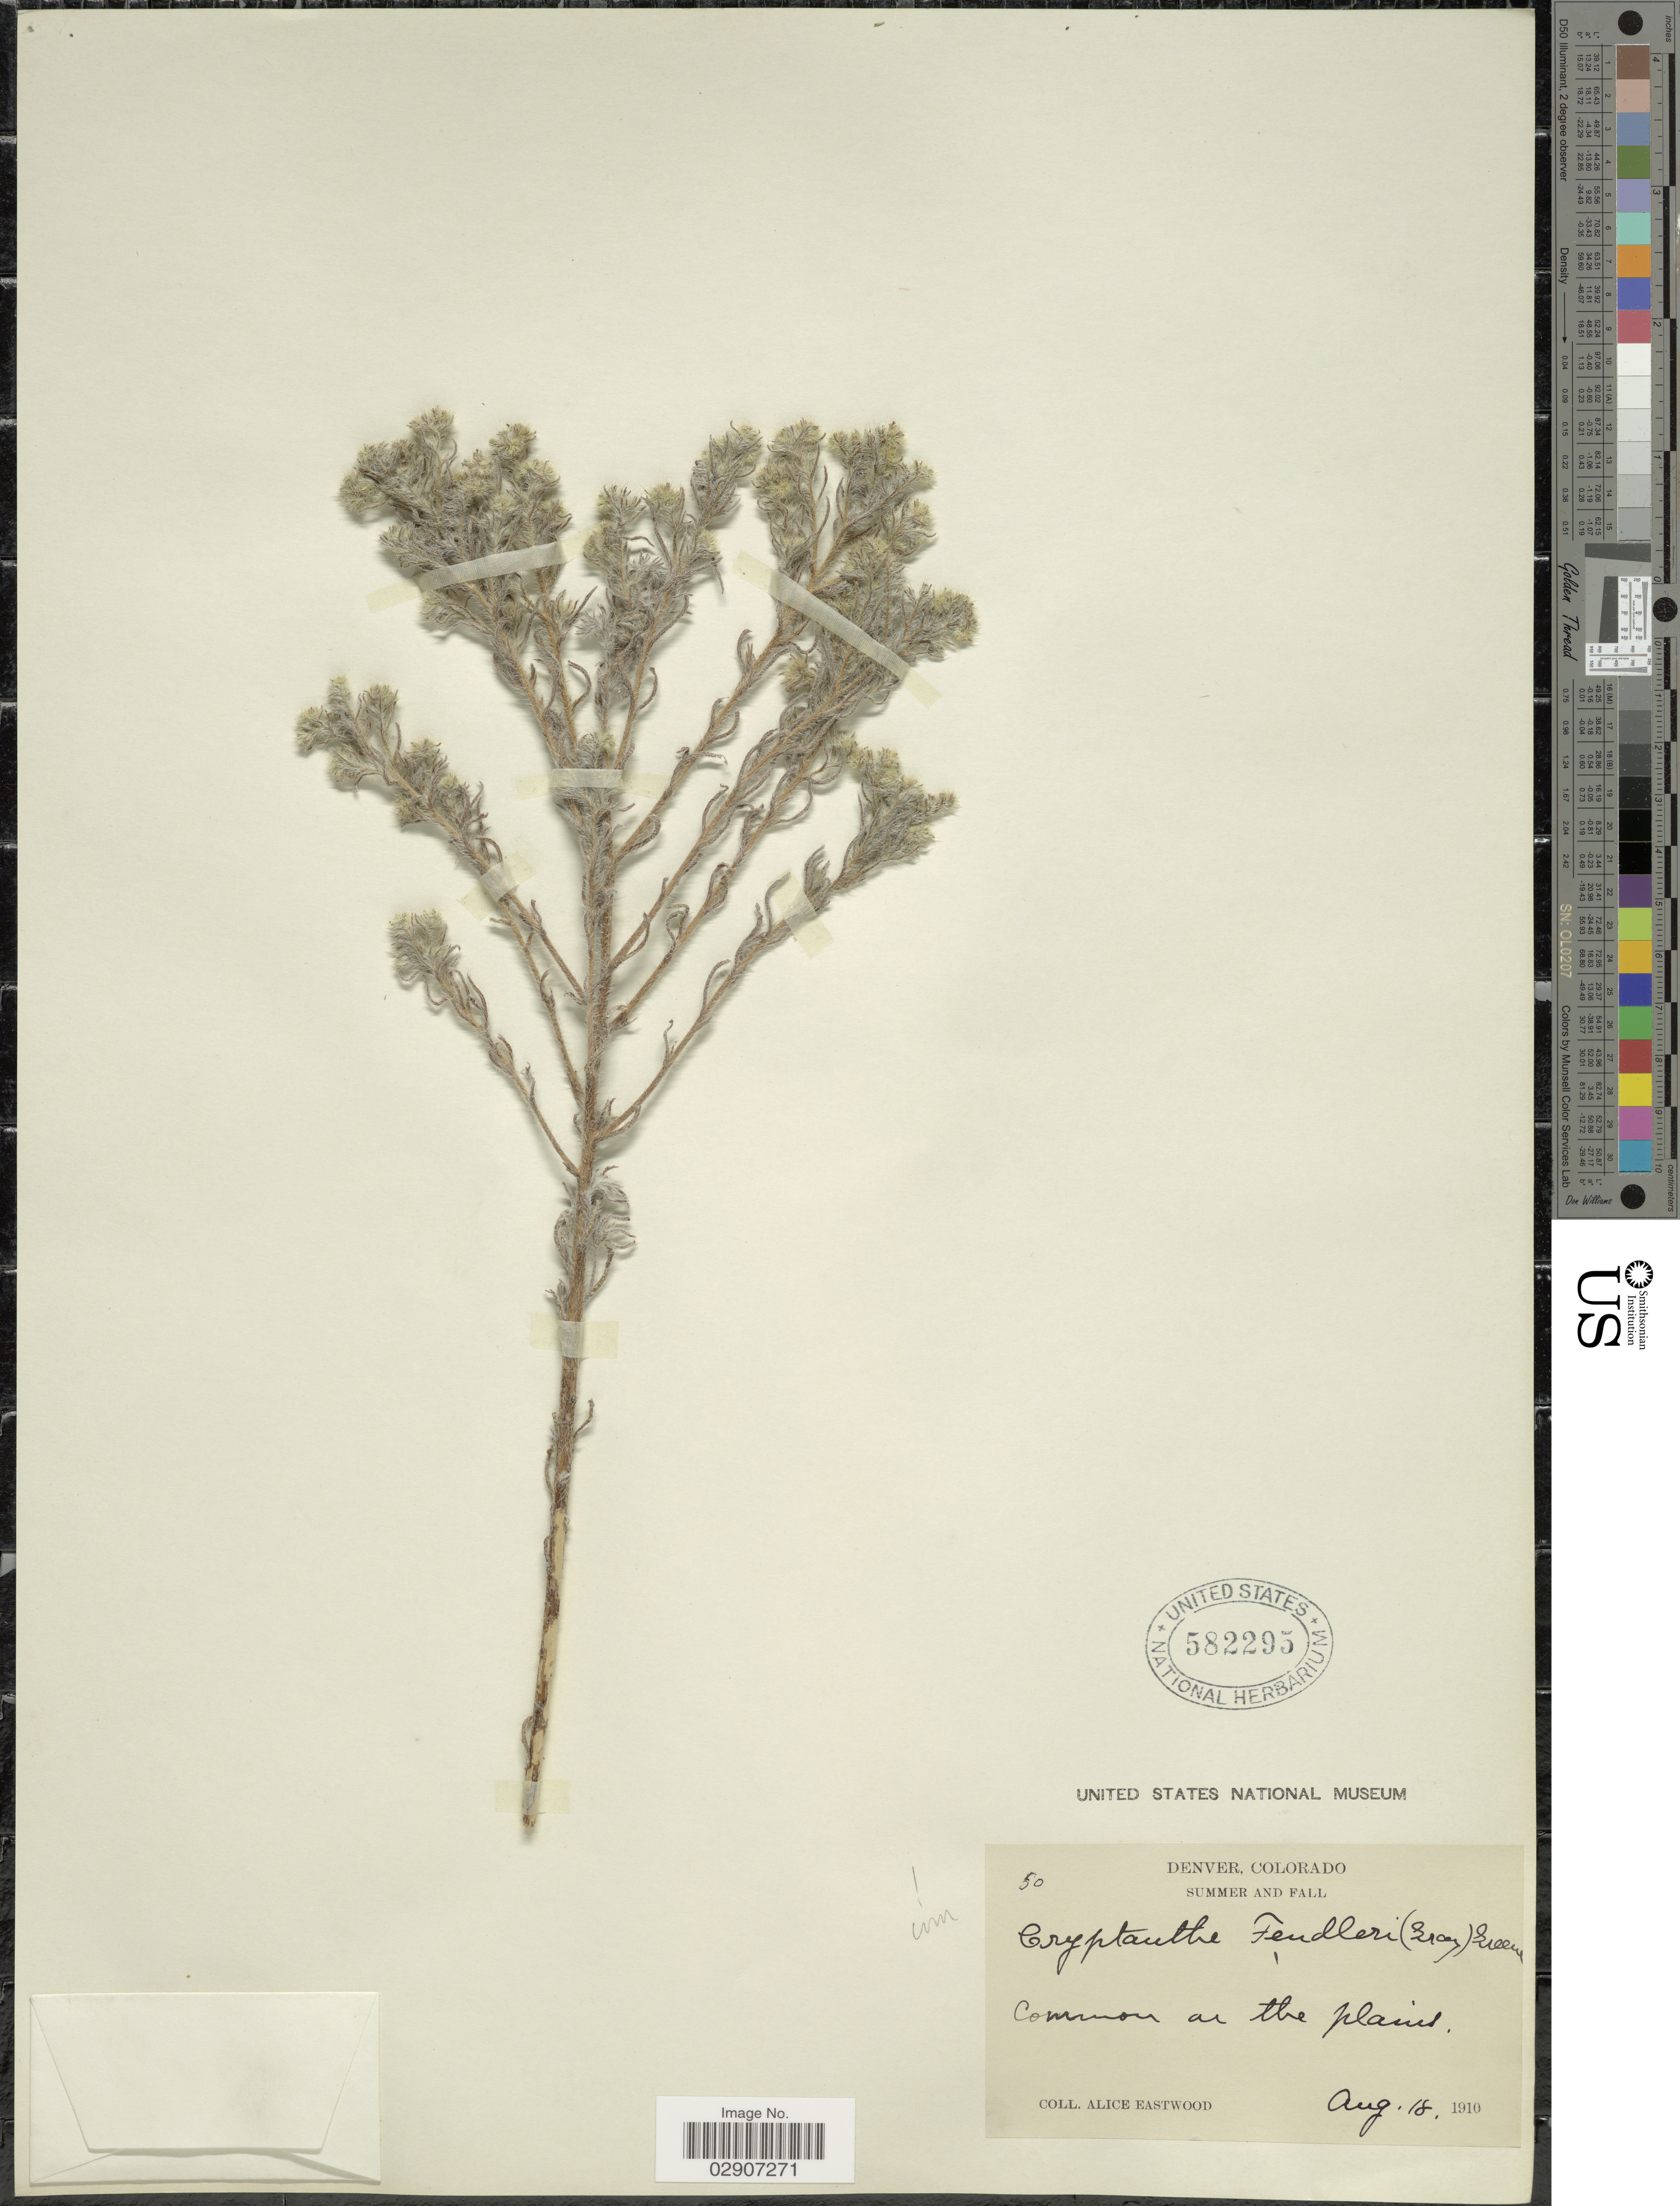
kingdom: Plantae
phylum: Tracheophyta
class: Magnoliopsida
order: Boraginales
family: Boraginaceae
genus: Cryptantha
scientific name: Cryptantha fendleri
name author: (A. Gray) Greene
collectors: A. Eastwood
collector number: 50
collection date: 1910-08-18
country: United States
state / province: Colorado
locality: Denver Colorado, Summer and Fall.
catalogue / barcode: US 582295